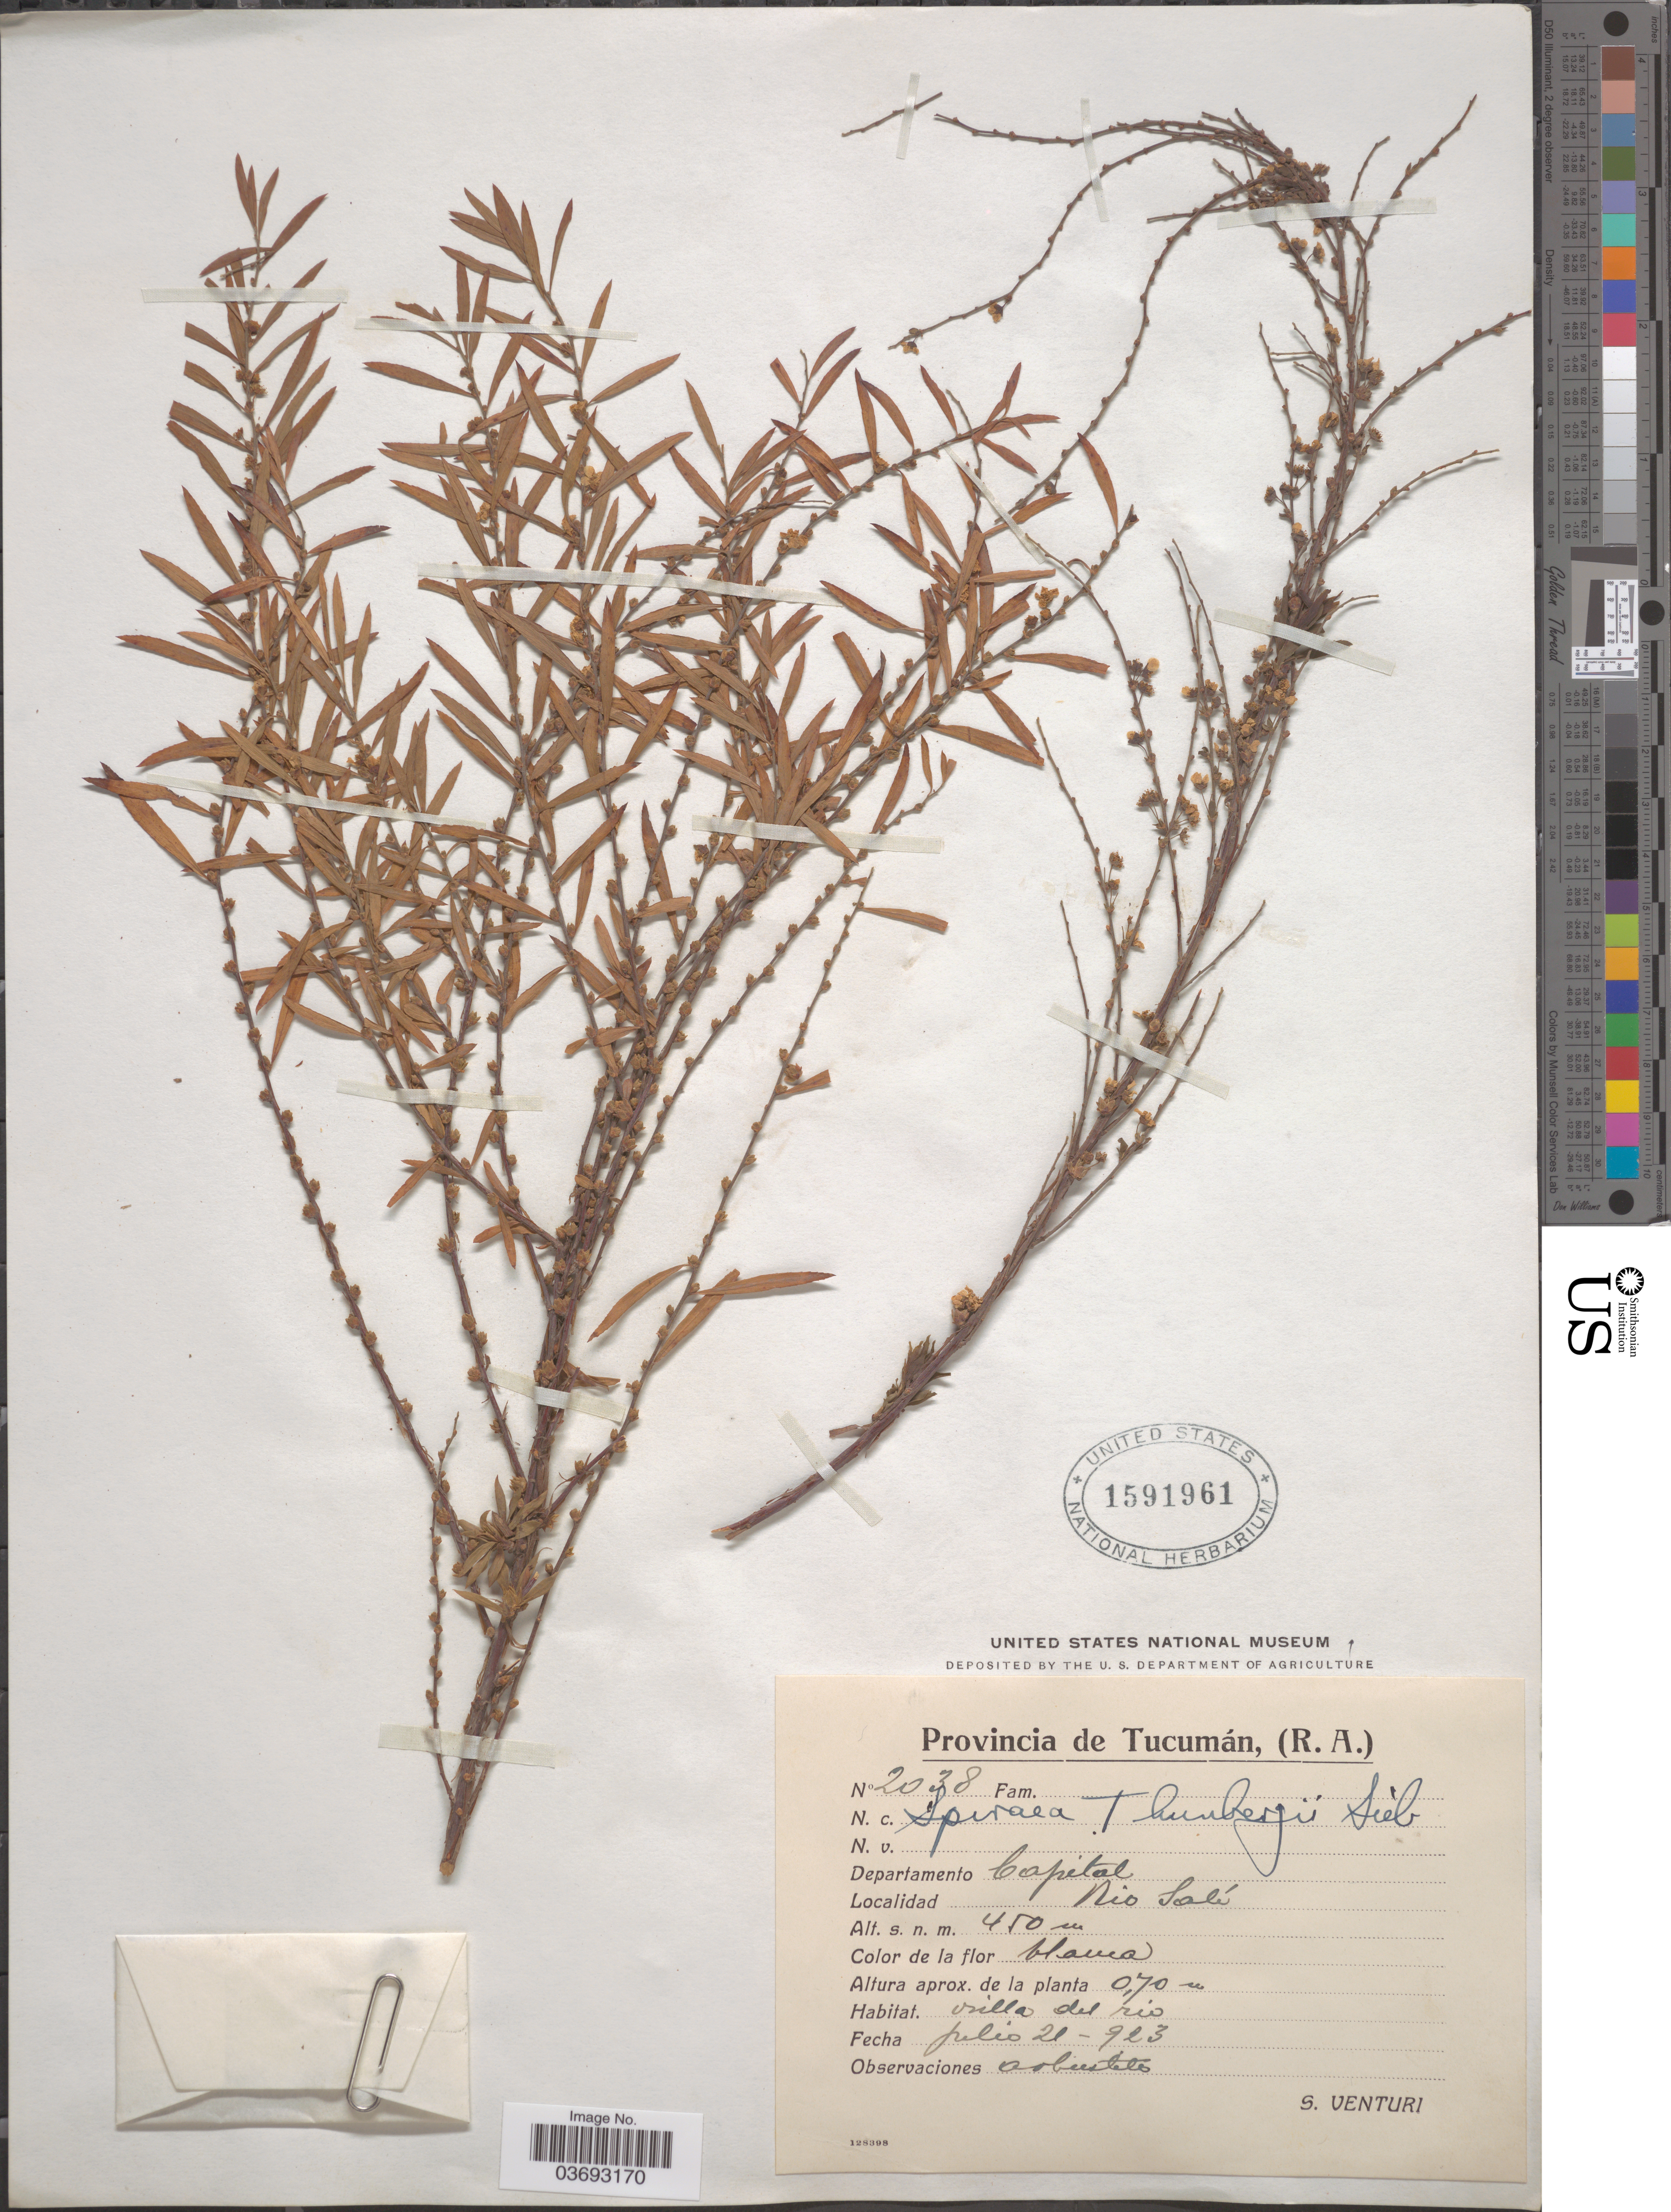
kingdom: Plantae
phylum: Tracheophyta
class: Magnoliopsida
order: Rosales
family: Rosaceae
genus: Spiraea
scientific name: Spiraea thunbergii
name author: Siebert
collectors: S. Venturi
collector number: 2038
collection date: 1923-07-21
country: Argentina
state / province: Tucumán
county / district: Capital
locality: Rio Salí.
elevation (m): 450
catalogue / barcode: US 1591961